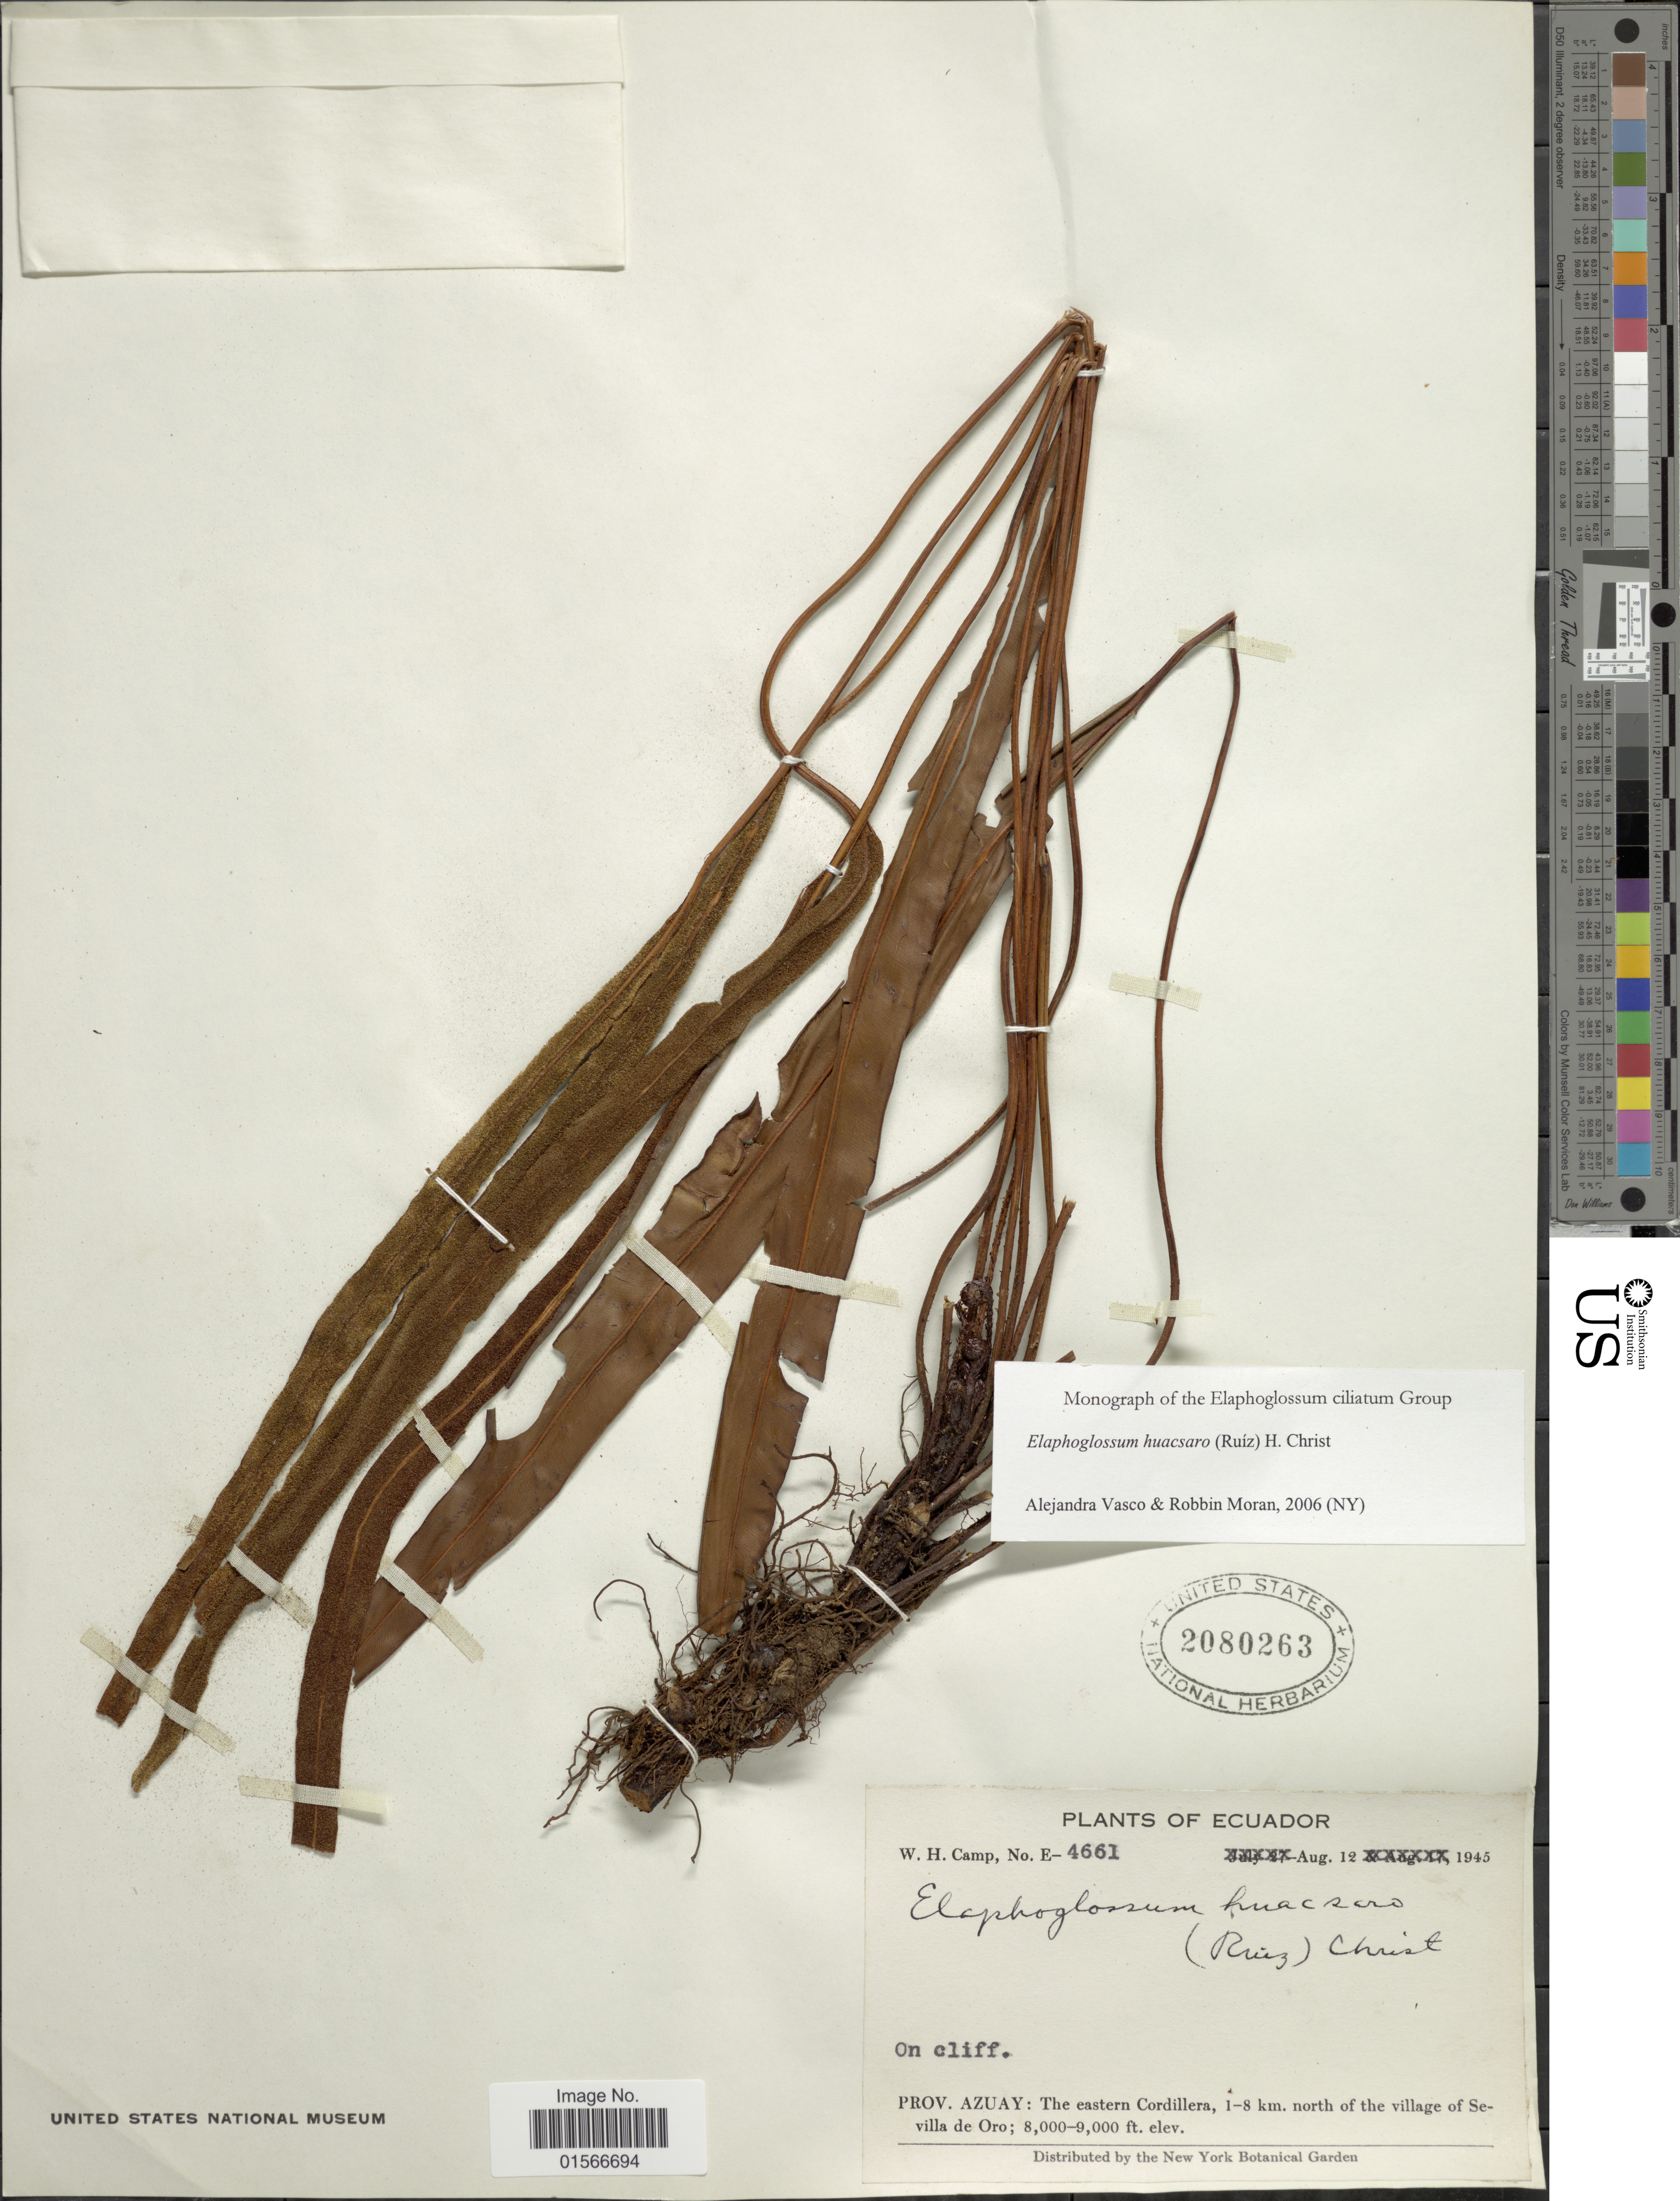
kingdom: Plantae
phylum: Tracheophyta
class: Polypodiopsida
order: Polypodiales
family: Dryopteridaceae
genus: Elaphoglossum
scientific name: Elaphoglossum huacsaro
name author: (Ruiz) Christ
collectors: W. H. Camp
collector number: E-4661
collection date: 1945-08-12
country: Ecuador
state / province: Azuay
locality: The Eastern Cordillera, 1-8 km. north of the village of Sevilla de Oro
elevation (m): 2438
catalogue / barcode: US 2080263